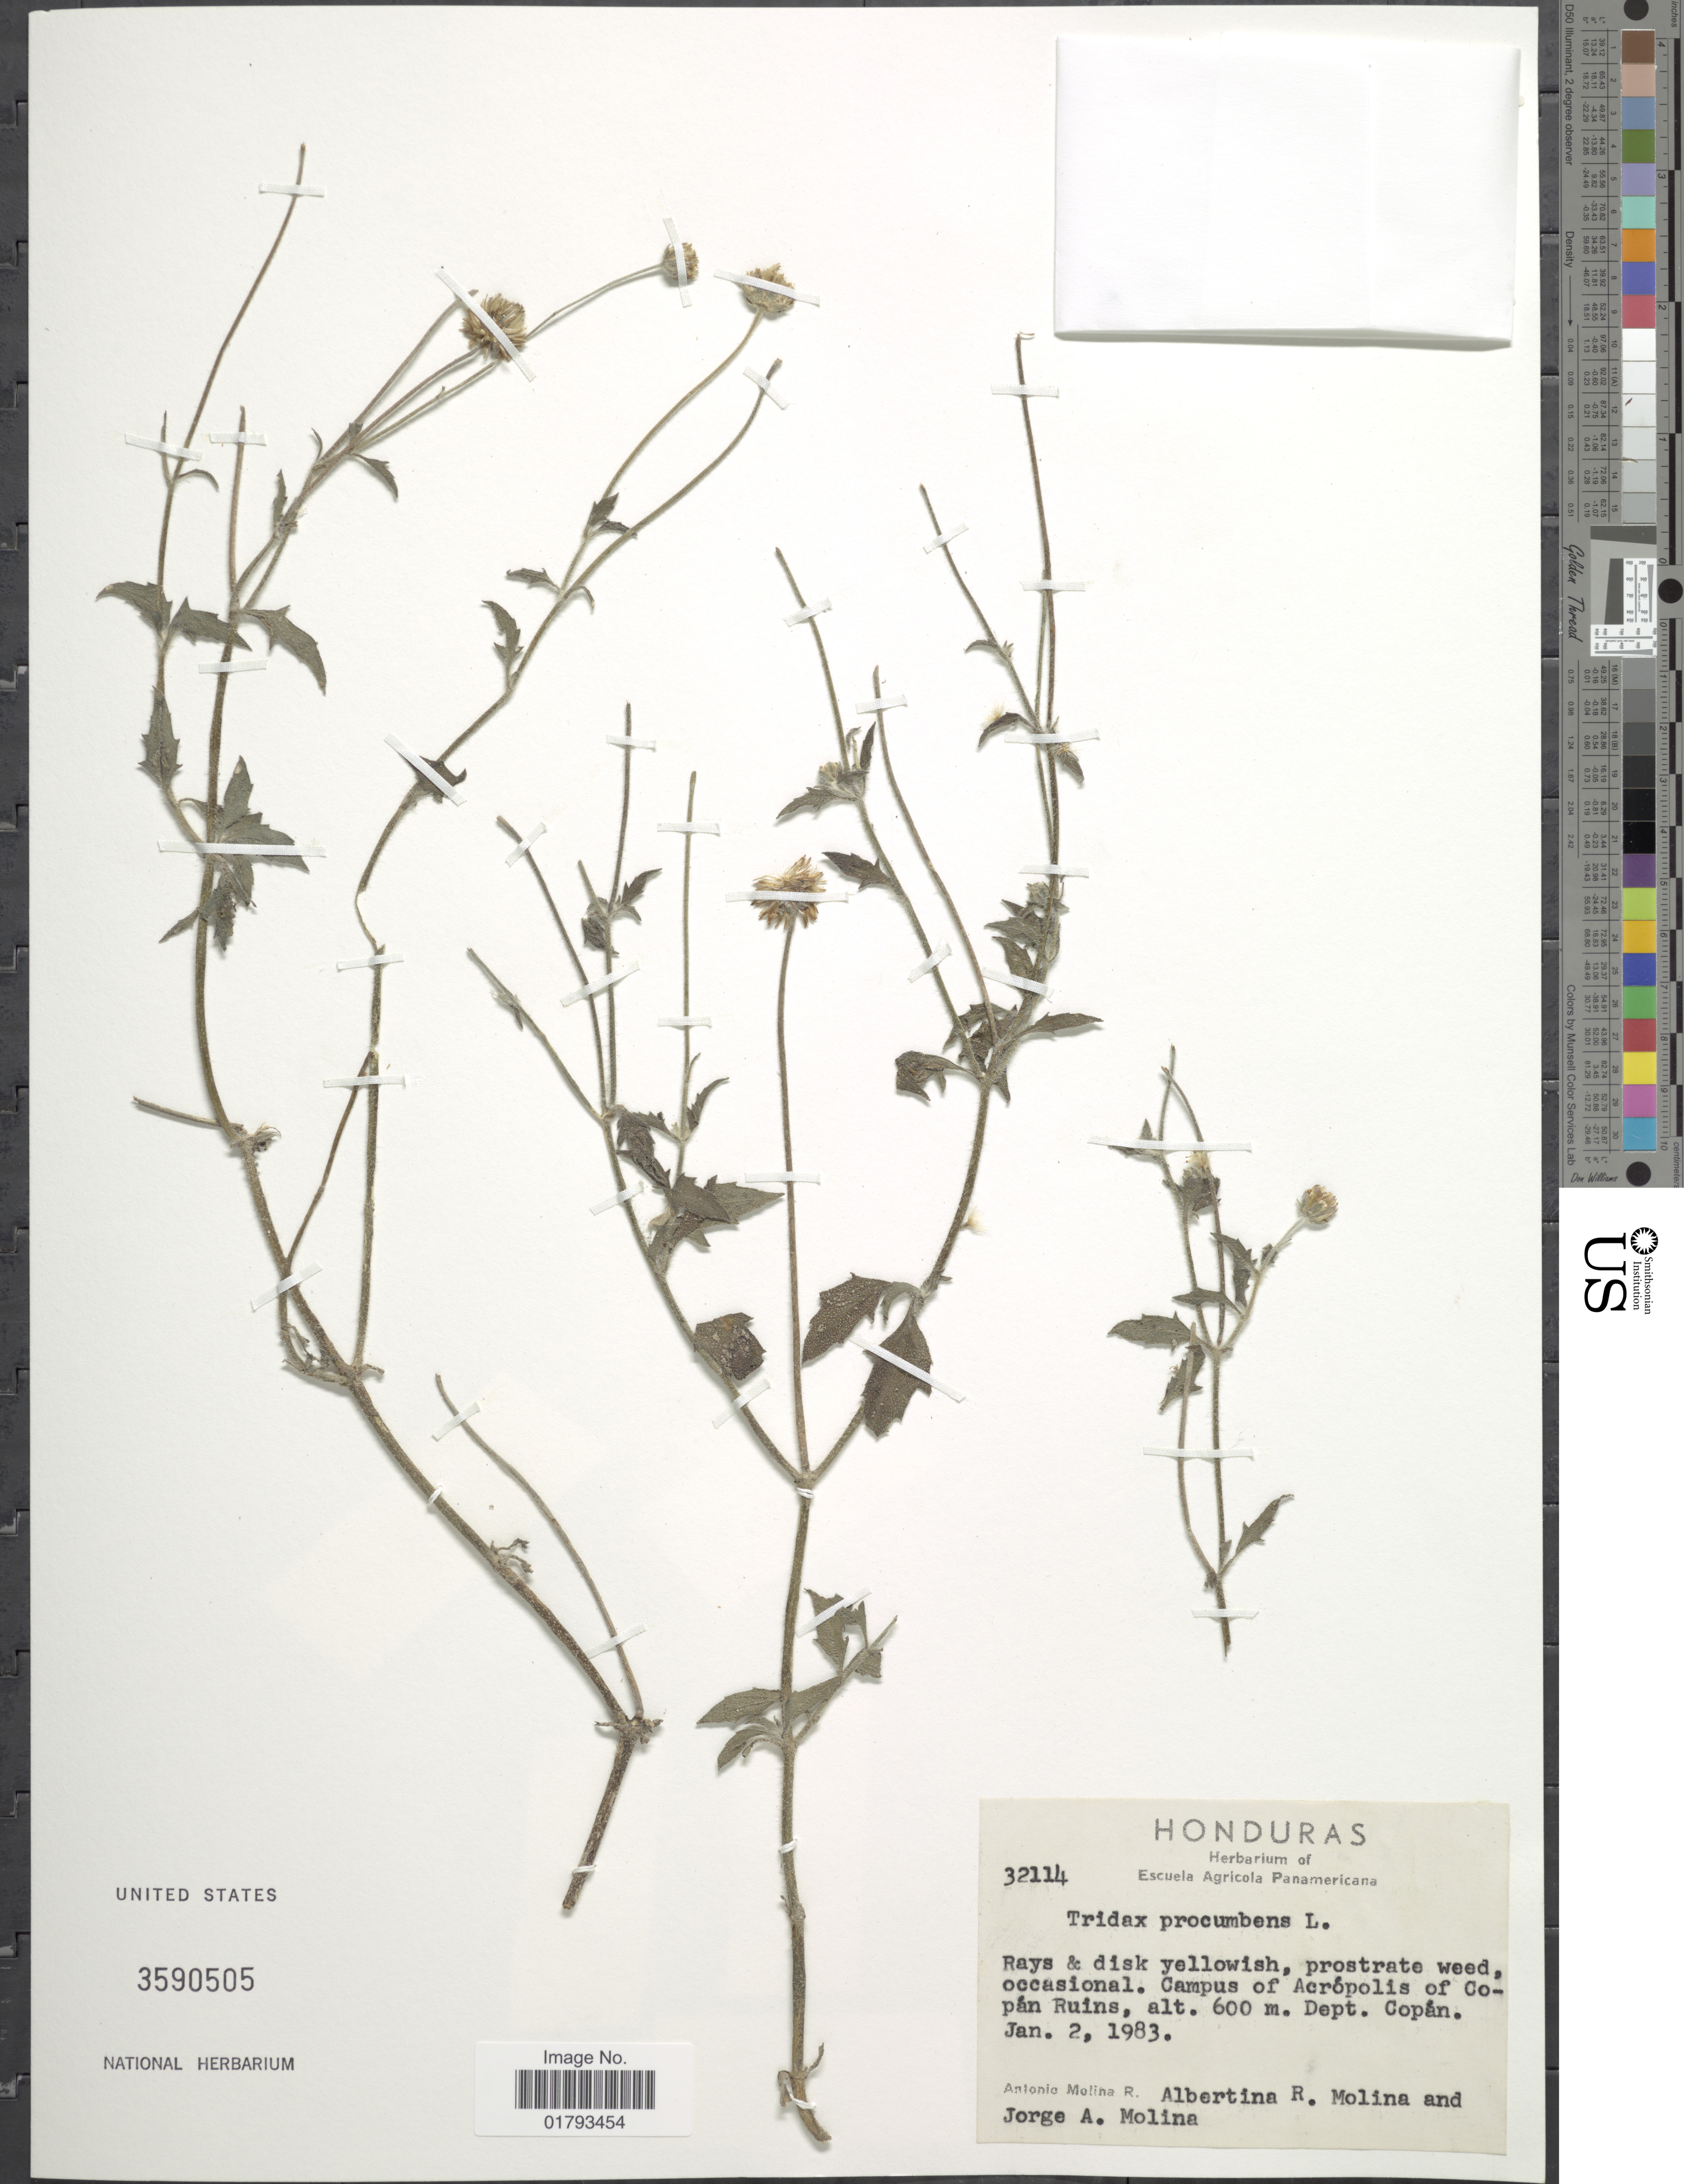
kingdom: Plantae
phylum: Tracheophyta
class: Magnoliopsida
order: Asterales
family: Asteraceae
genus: Tridax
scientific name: Tridax procumbens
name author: L.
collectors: A. Molina R., A. R. Molina & J. A. Molina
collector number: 32114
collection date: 1983-01-02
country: Honduras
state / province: Copán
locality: Campus of Acropolis of Copan Ruins.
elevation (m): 600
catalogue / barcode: US 3590505